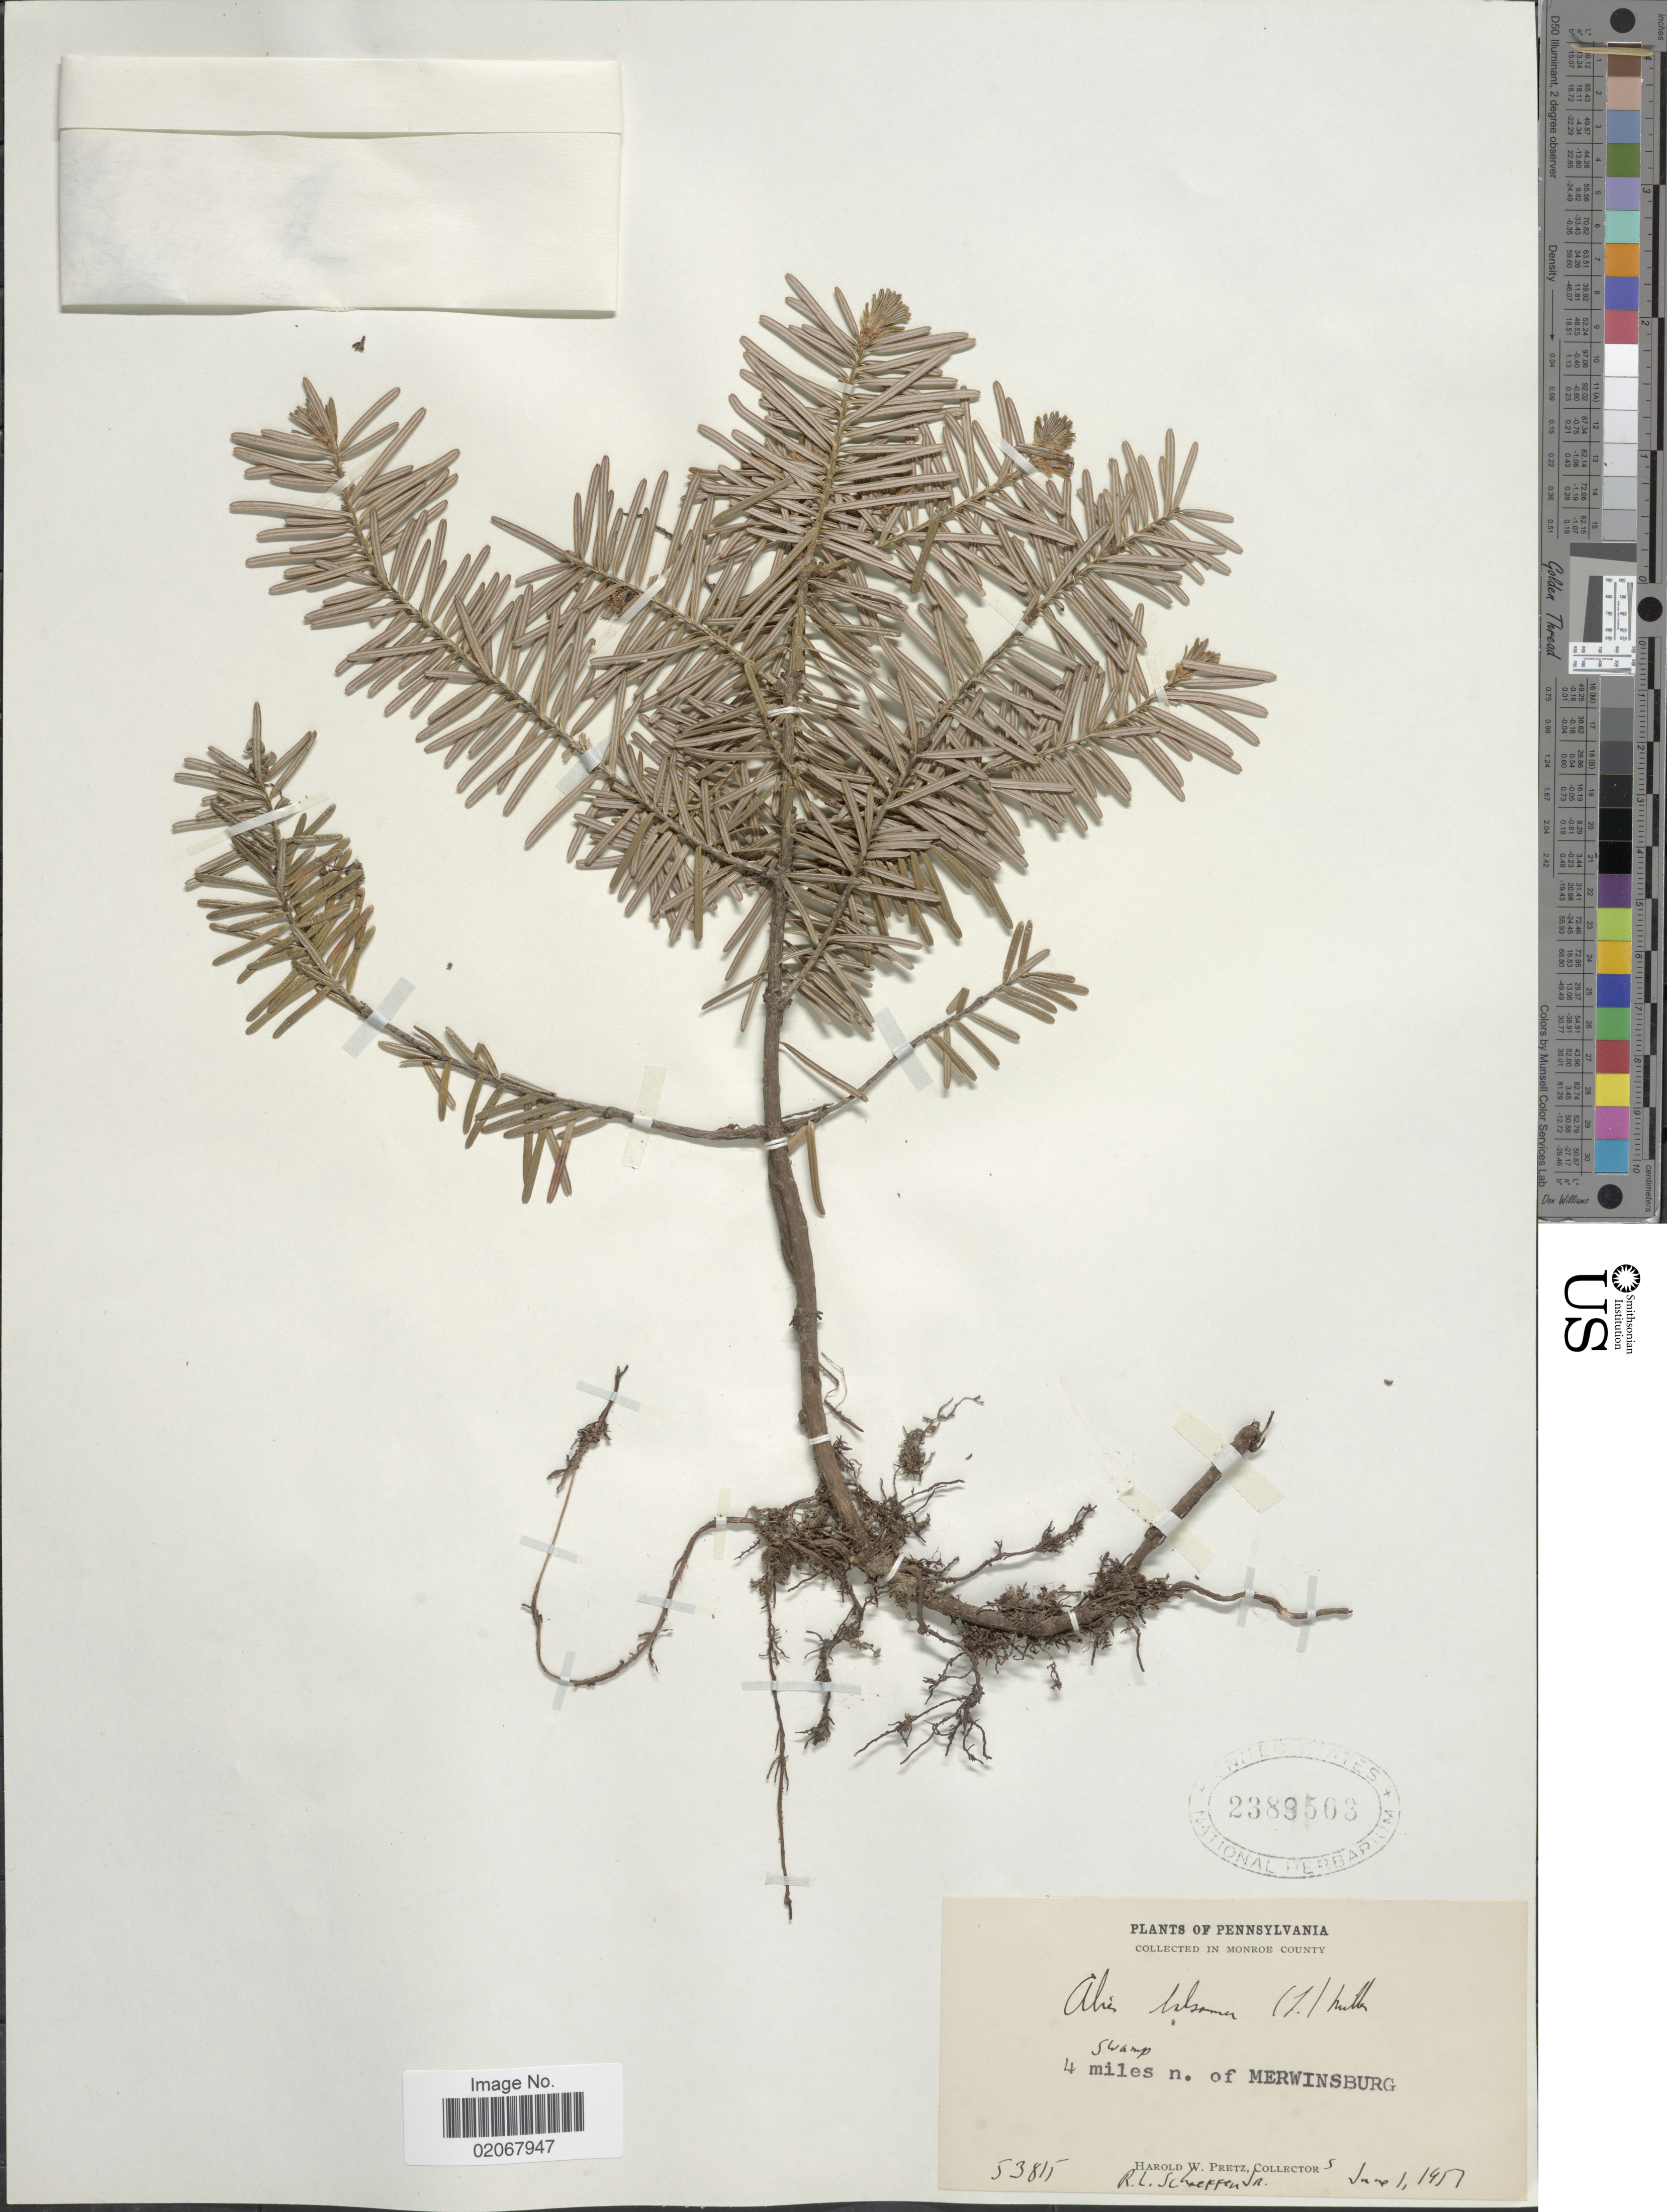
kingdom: Plantae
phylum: Tracheophyta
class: Pinopsida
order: Pinales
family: Pinaceae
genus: Abies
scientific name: Abies balsamea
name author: (L.) Mill.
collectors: H. W. Pretz & R. L. Schaeffer Jr.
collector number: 53815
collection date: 1957-06-01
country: United States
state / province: Pennsylvania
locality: Monroe County, 4 miles n. of Merwinsburg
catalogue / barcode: US 2389503